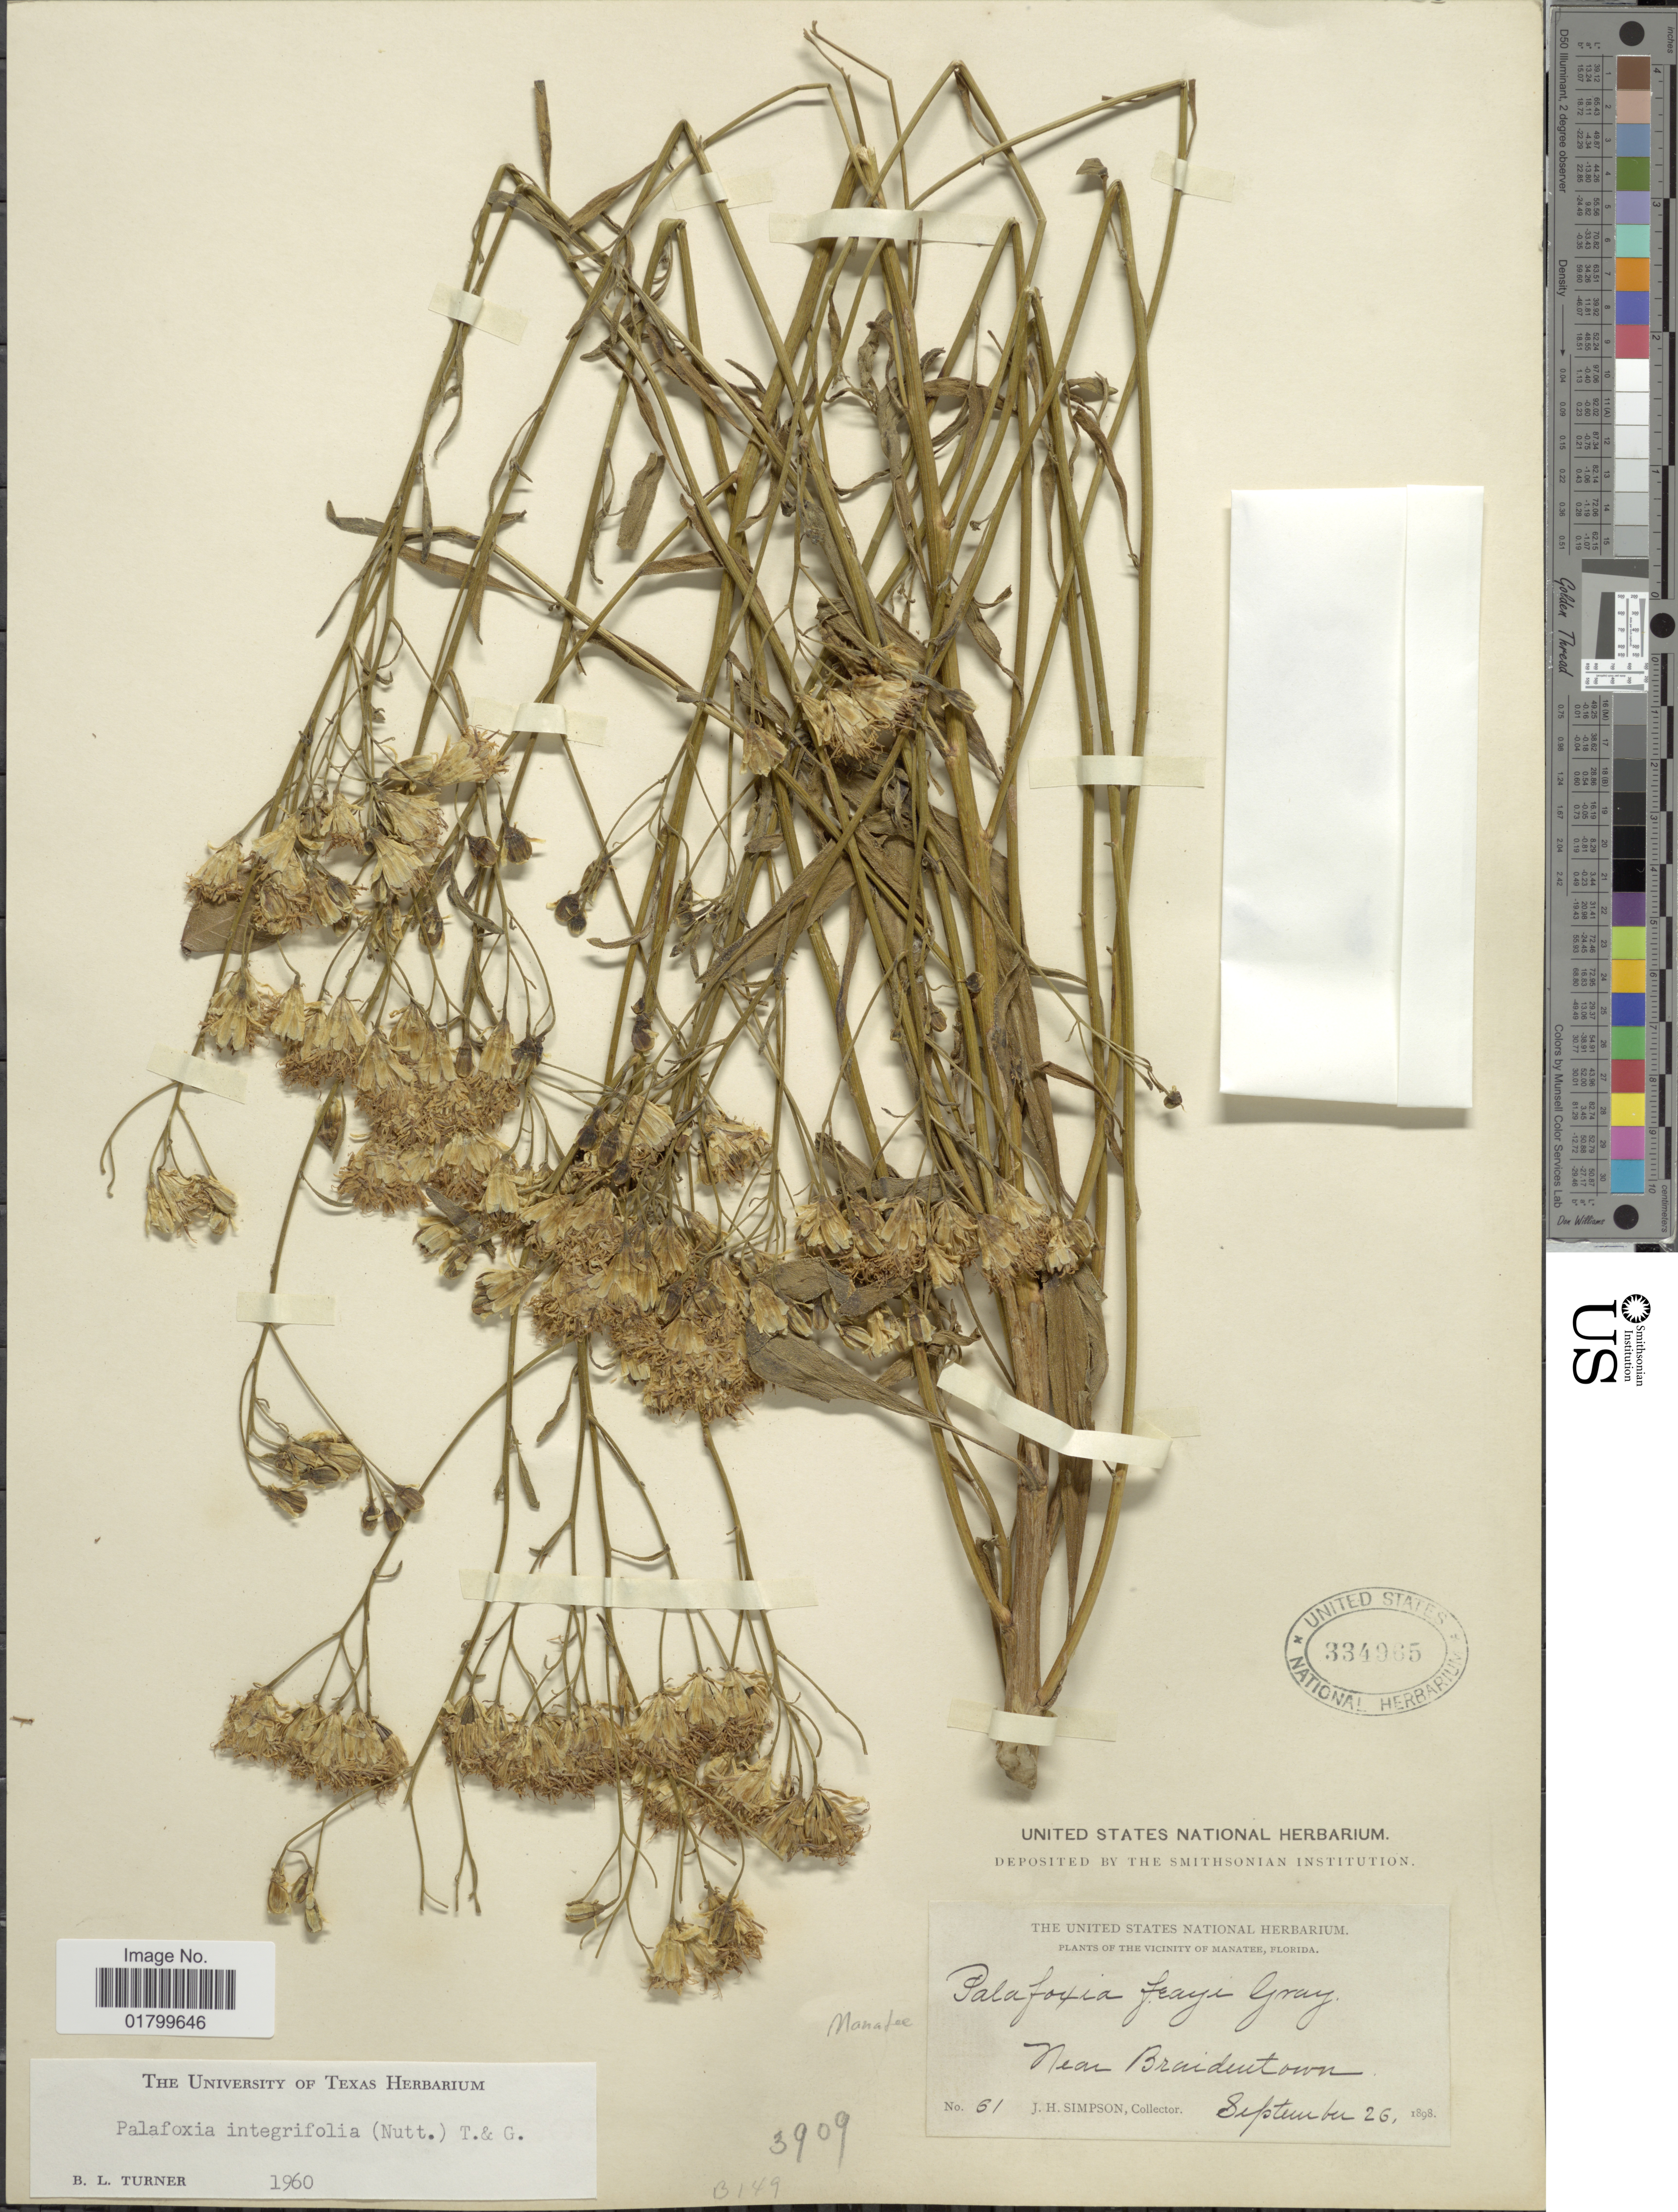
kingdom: Plantae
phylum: Tracheophyta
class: Magnoliopsida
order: Asterales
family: Asteraceae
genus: Palafoxia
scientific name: Palafoxia integrifolia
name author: (Nutt.) Torr. & A. Gray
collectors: Simpson, --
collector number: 61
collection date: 1898-09-26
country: United States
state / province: Florida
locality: The Vicinity of Manatee, Florida, near Braidentown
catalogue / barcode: US 334965